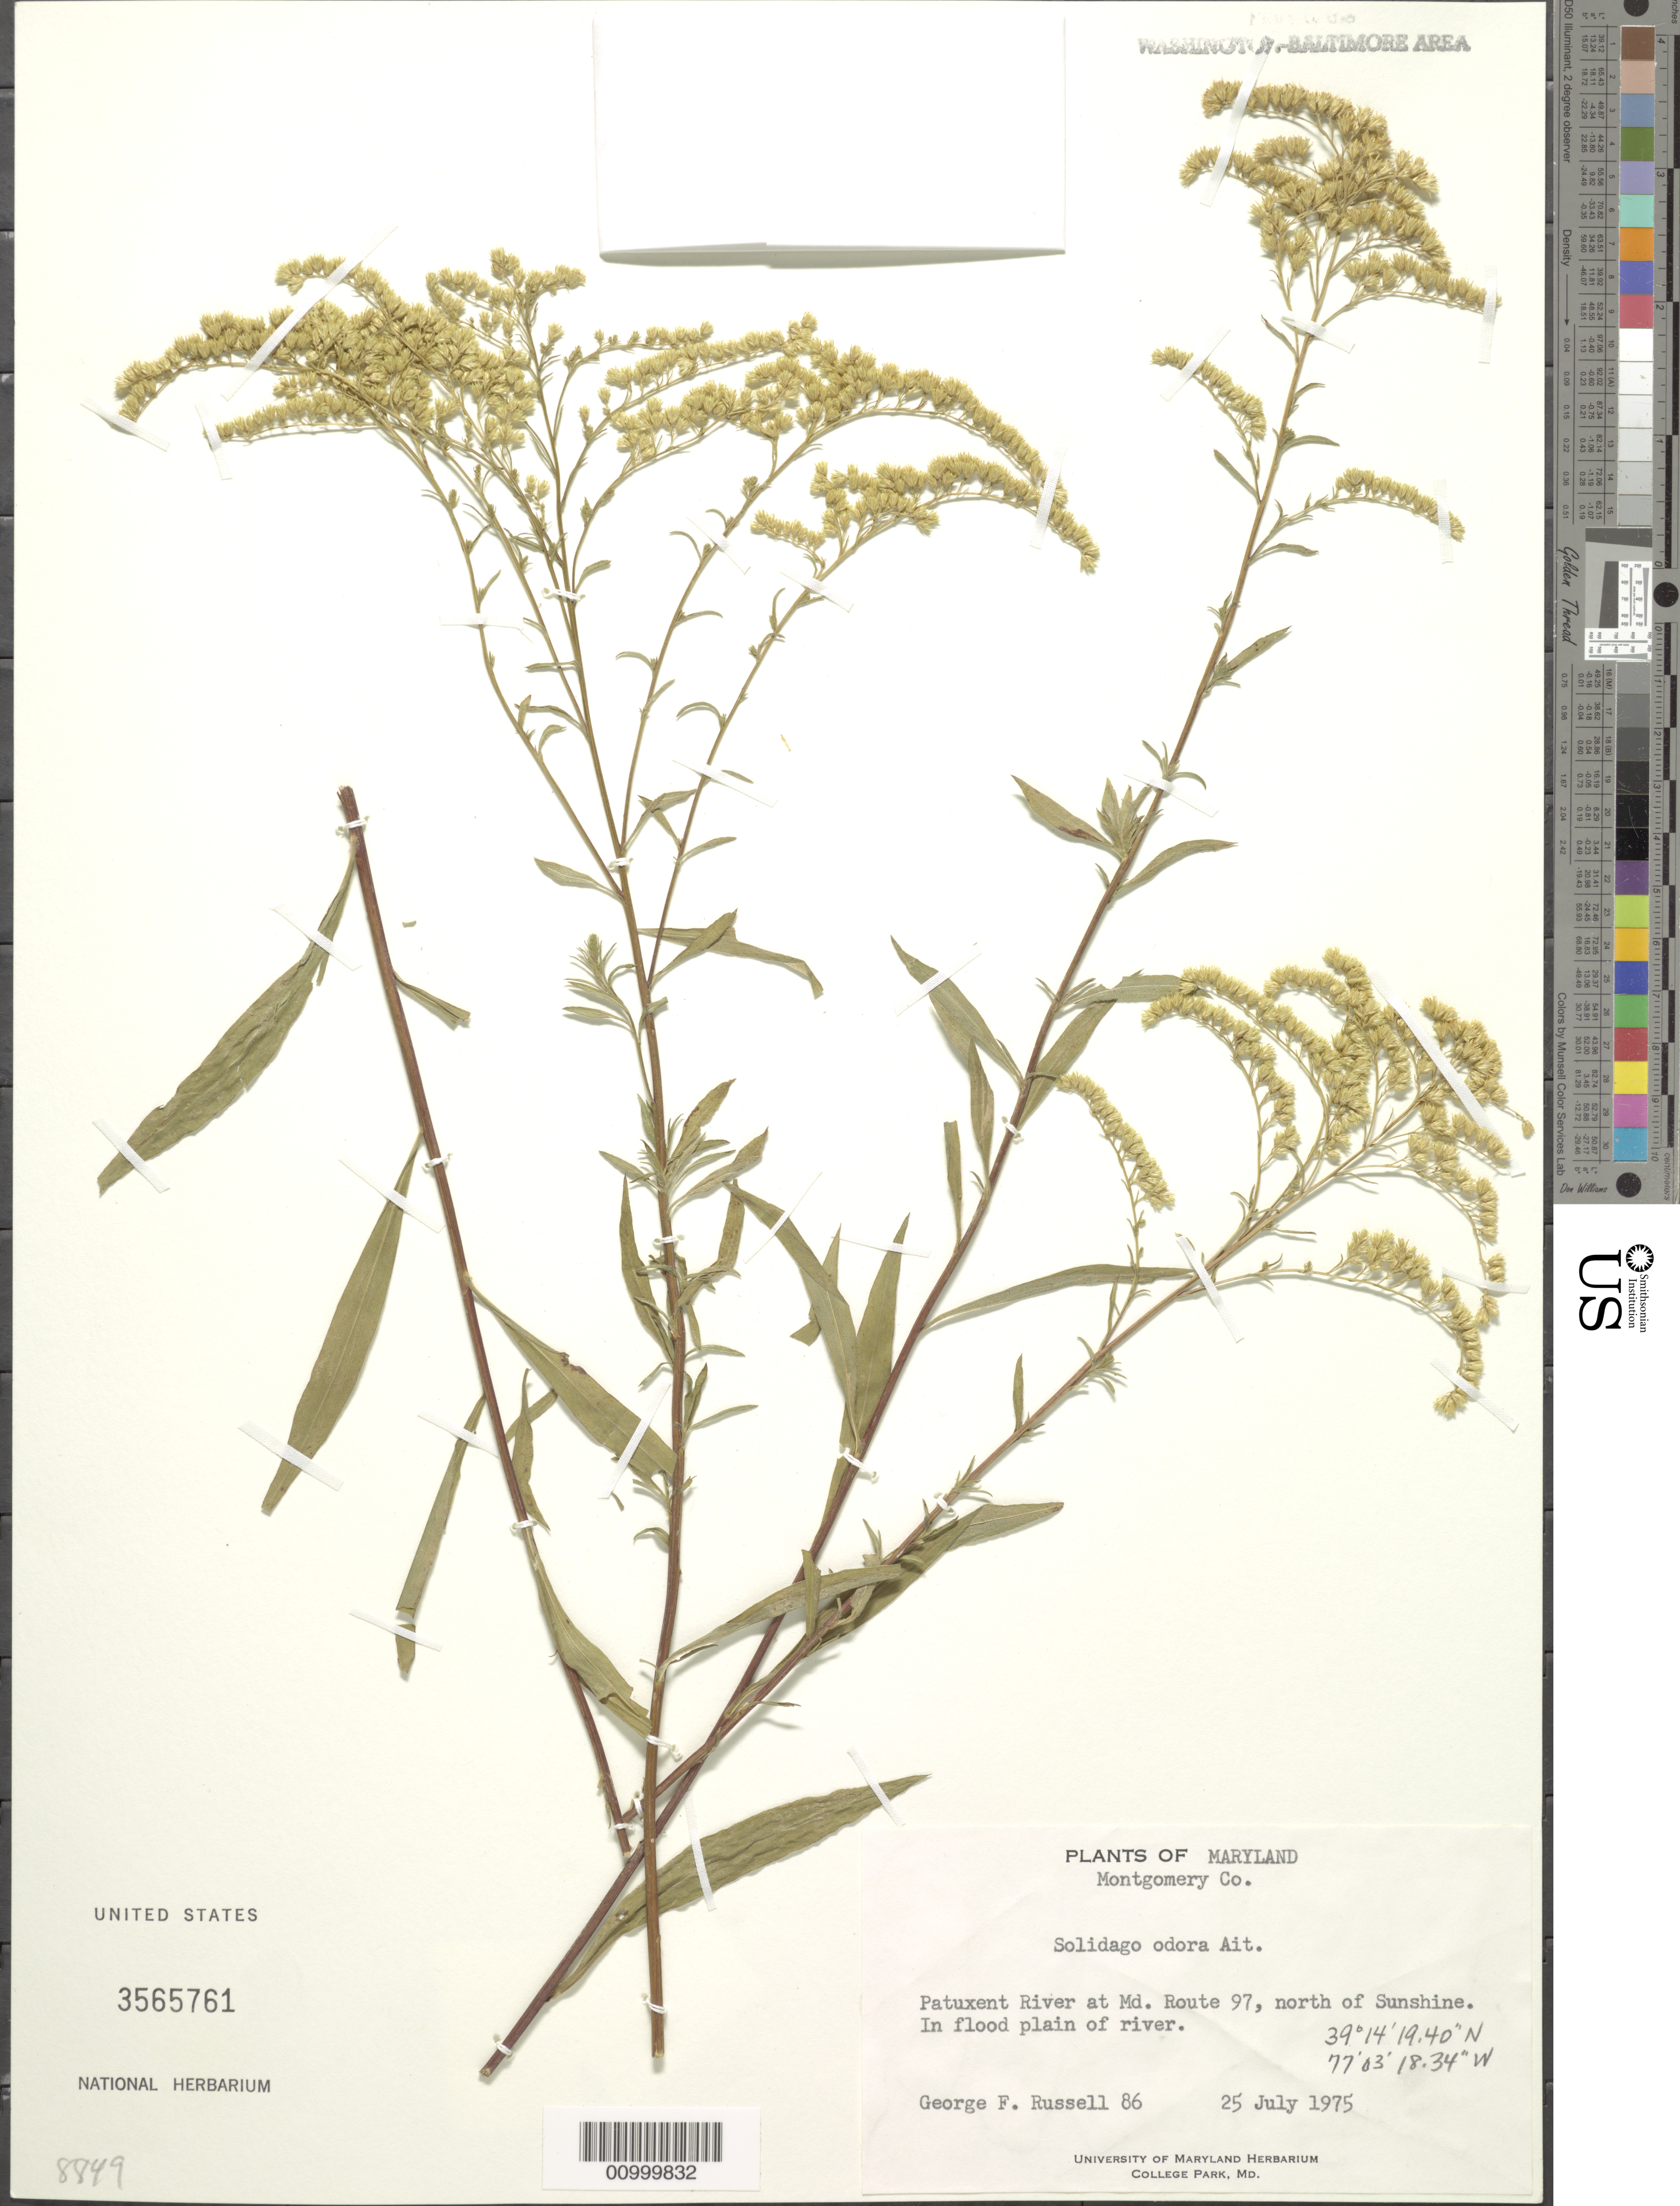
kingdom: Plantae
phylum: Tracheophyta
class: Magnoliopsida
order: Asterales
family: Asteraceae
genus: Solidago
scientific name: Solidago odora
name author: Aiton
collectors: G. Russell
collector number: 86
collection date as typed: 25 Jul 1975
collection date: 1975-07-25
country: United States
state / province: Maryland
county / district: Montgomery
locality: Patuxent River at Md. Route 97, north of Sunshine.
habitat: in flood plain of river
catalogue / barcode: US 3565761